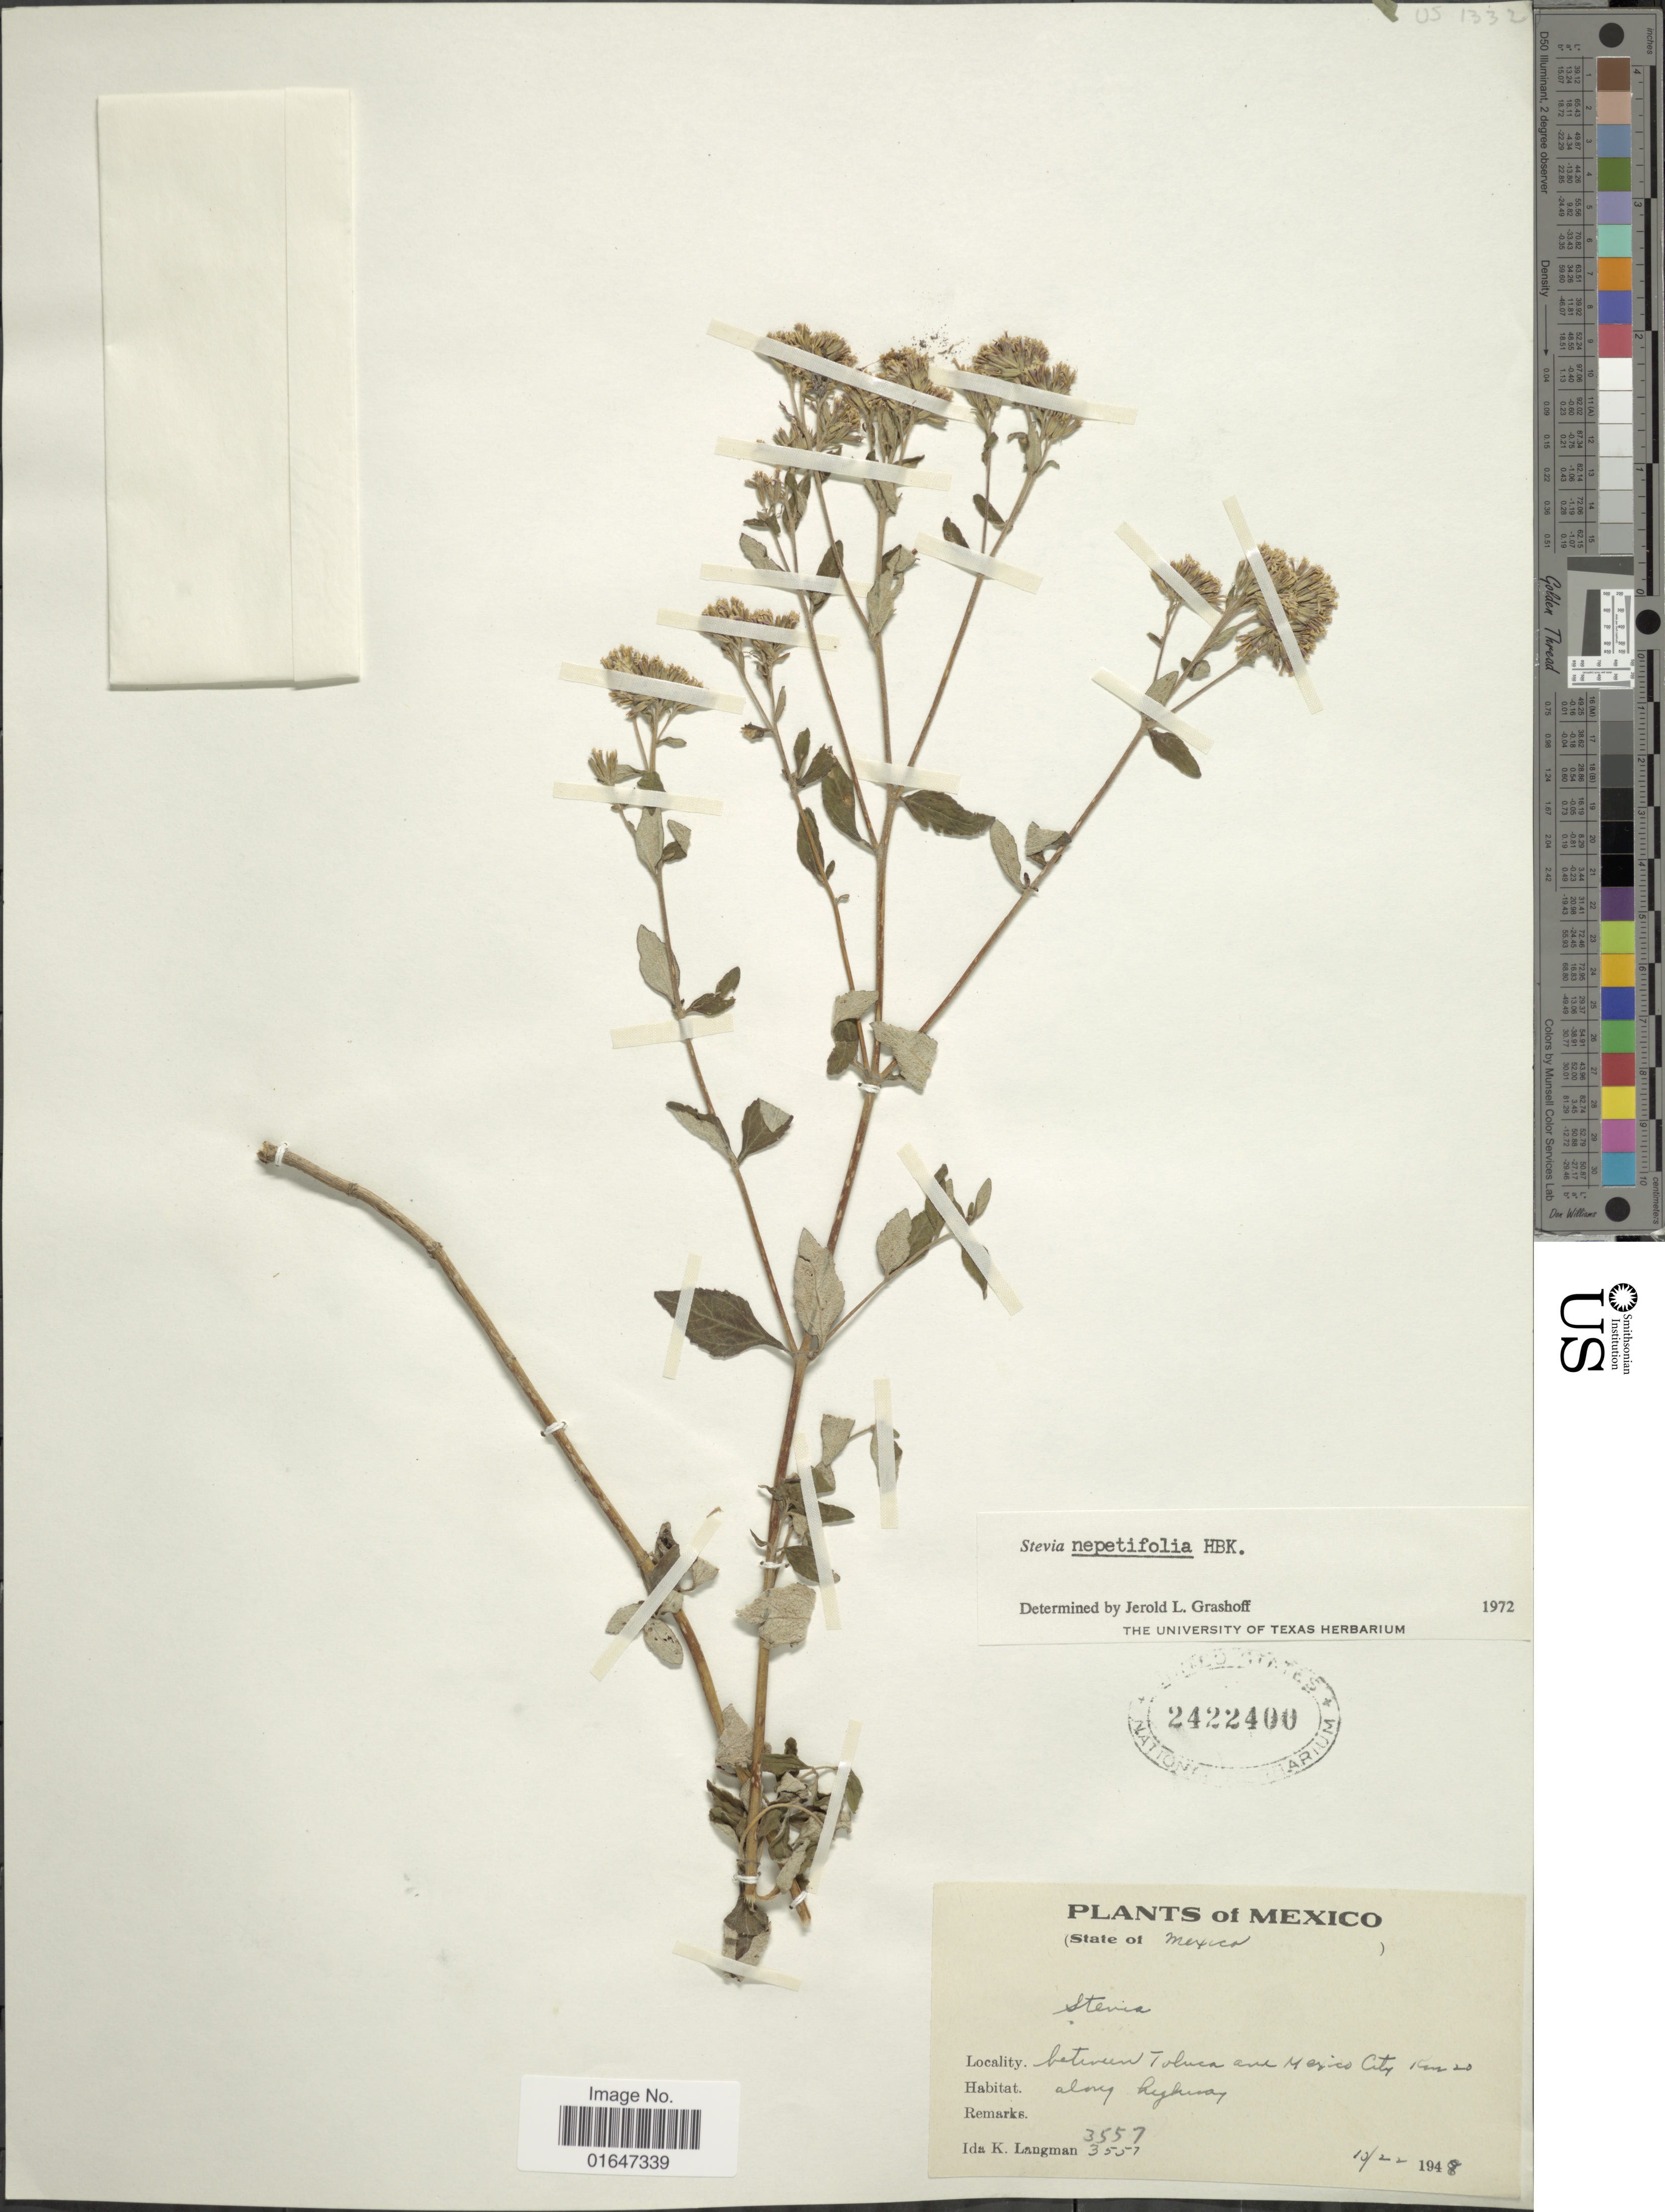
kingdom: Plantae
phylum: Tracheophyta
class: Magnoliopsida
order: Asterales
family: Asteraceae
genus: Stevia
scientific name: Stevia suaveolens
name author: Lag.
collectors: I. K. Langman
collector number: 3557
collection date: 1948-10-22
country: Mexico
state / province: México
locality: Between Toluca and Mexico City, km. 20 - along highway.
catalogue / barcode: US 2422400